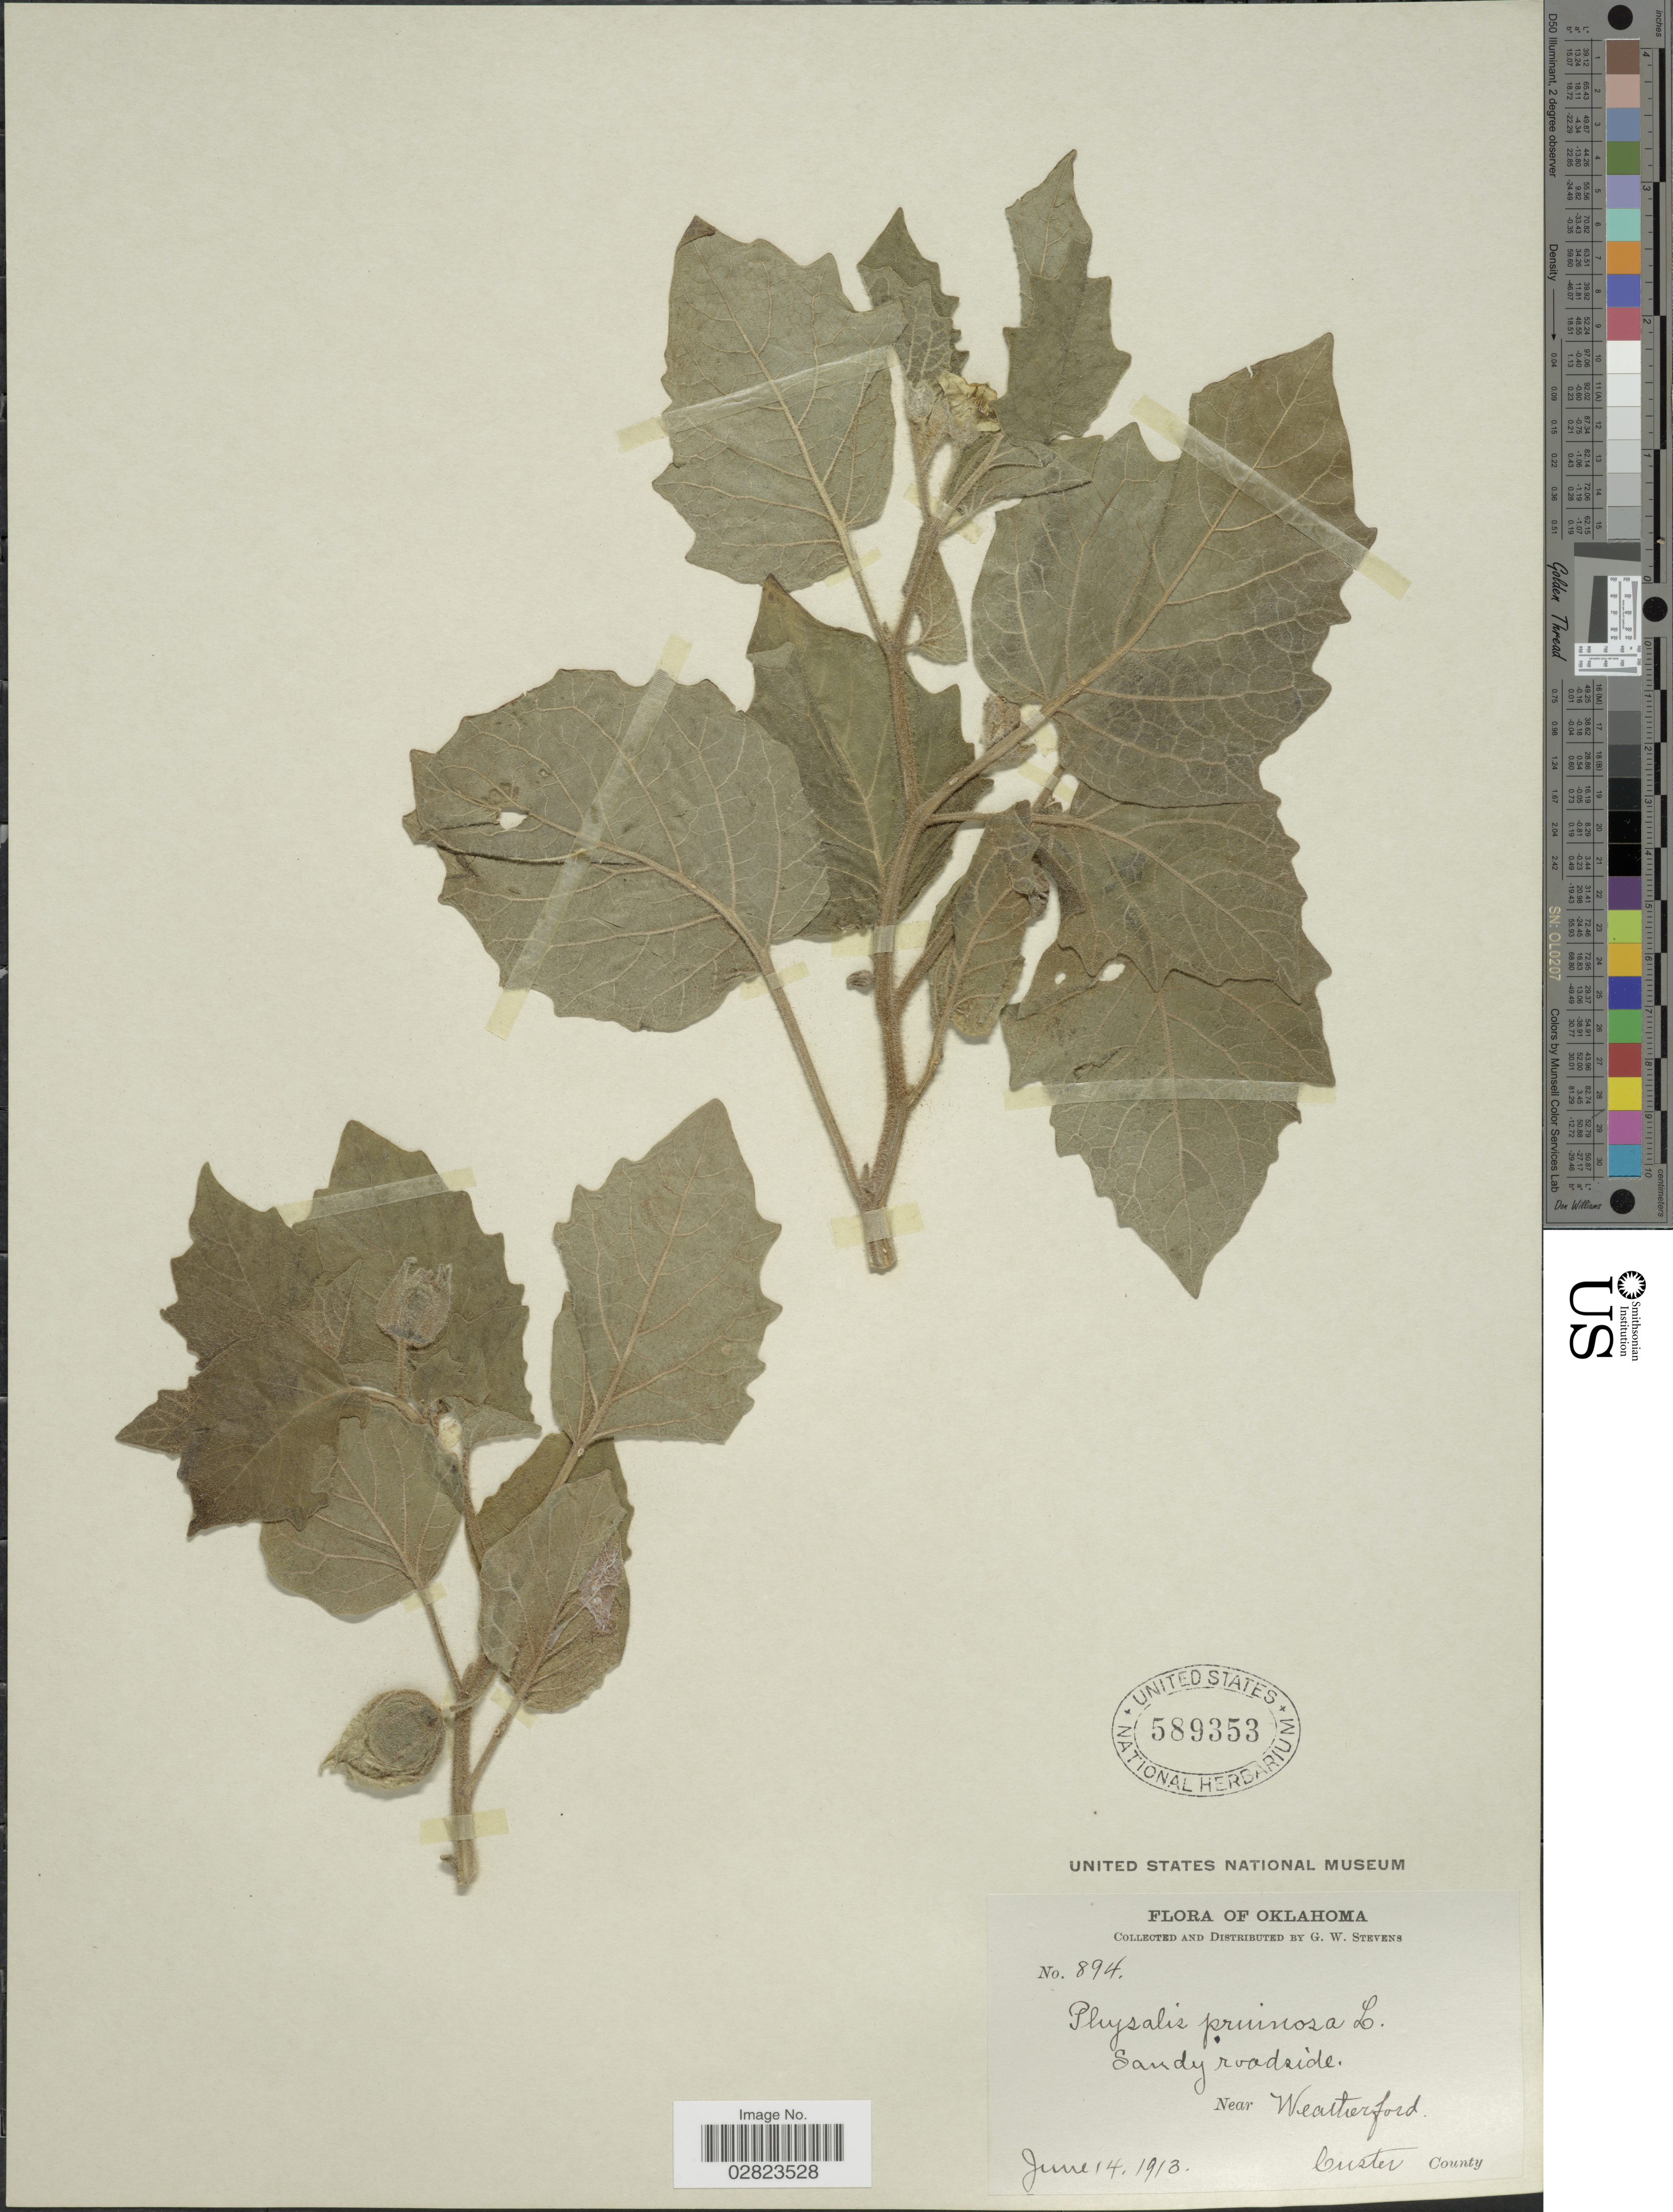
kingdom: Plantae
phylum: Tracheophyta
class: Magnoliopsida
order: Solanales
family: Solanaceae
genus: Physalis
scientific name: Physalis heterophylla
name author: Nees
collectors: G. W. Stevens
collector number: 894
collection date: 1913-06-14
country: United States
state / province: Oklahoma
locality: Near Weatherford, Custer County.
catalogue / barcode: US 589353